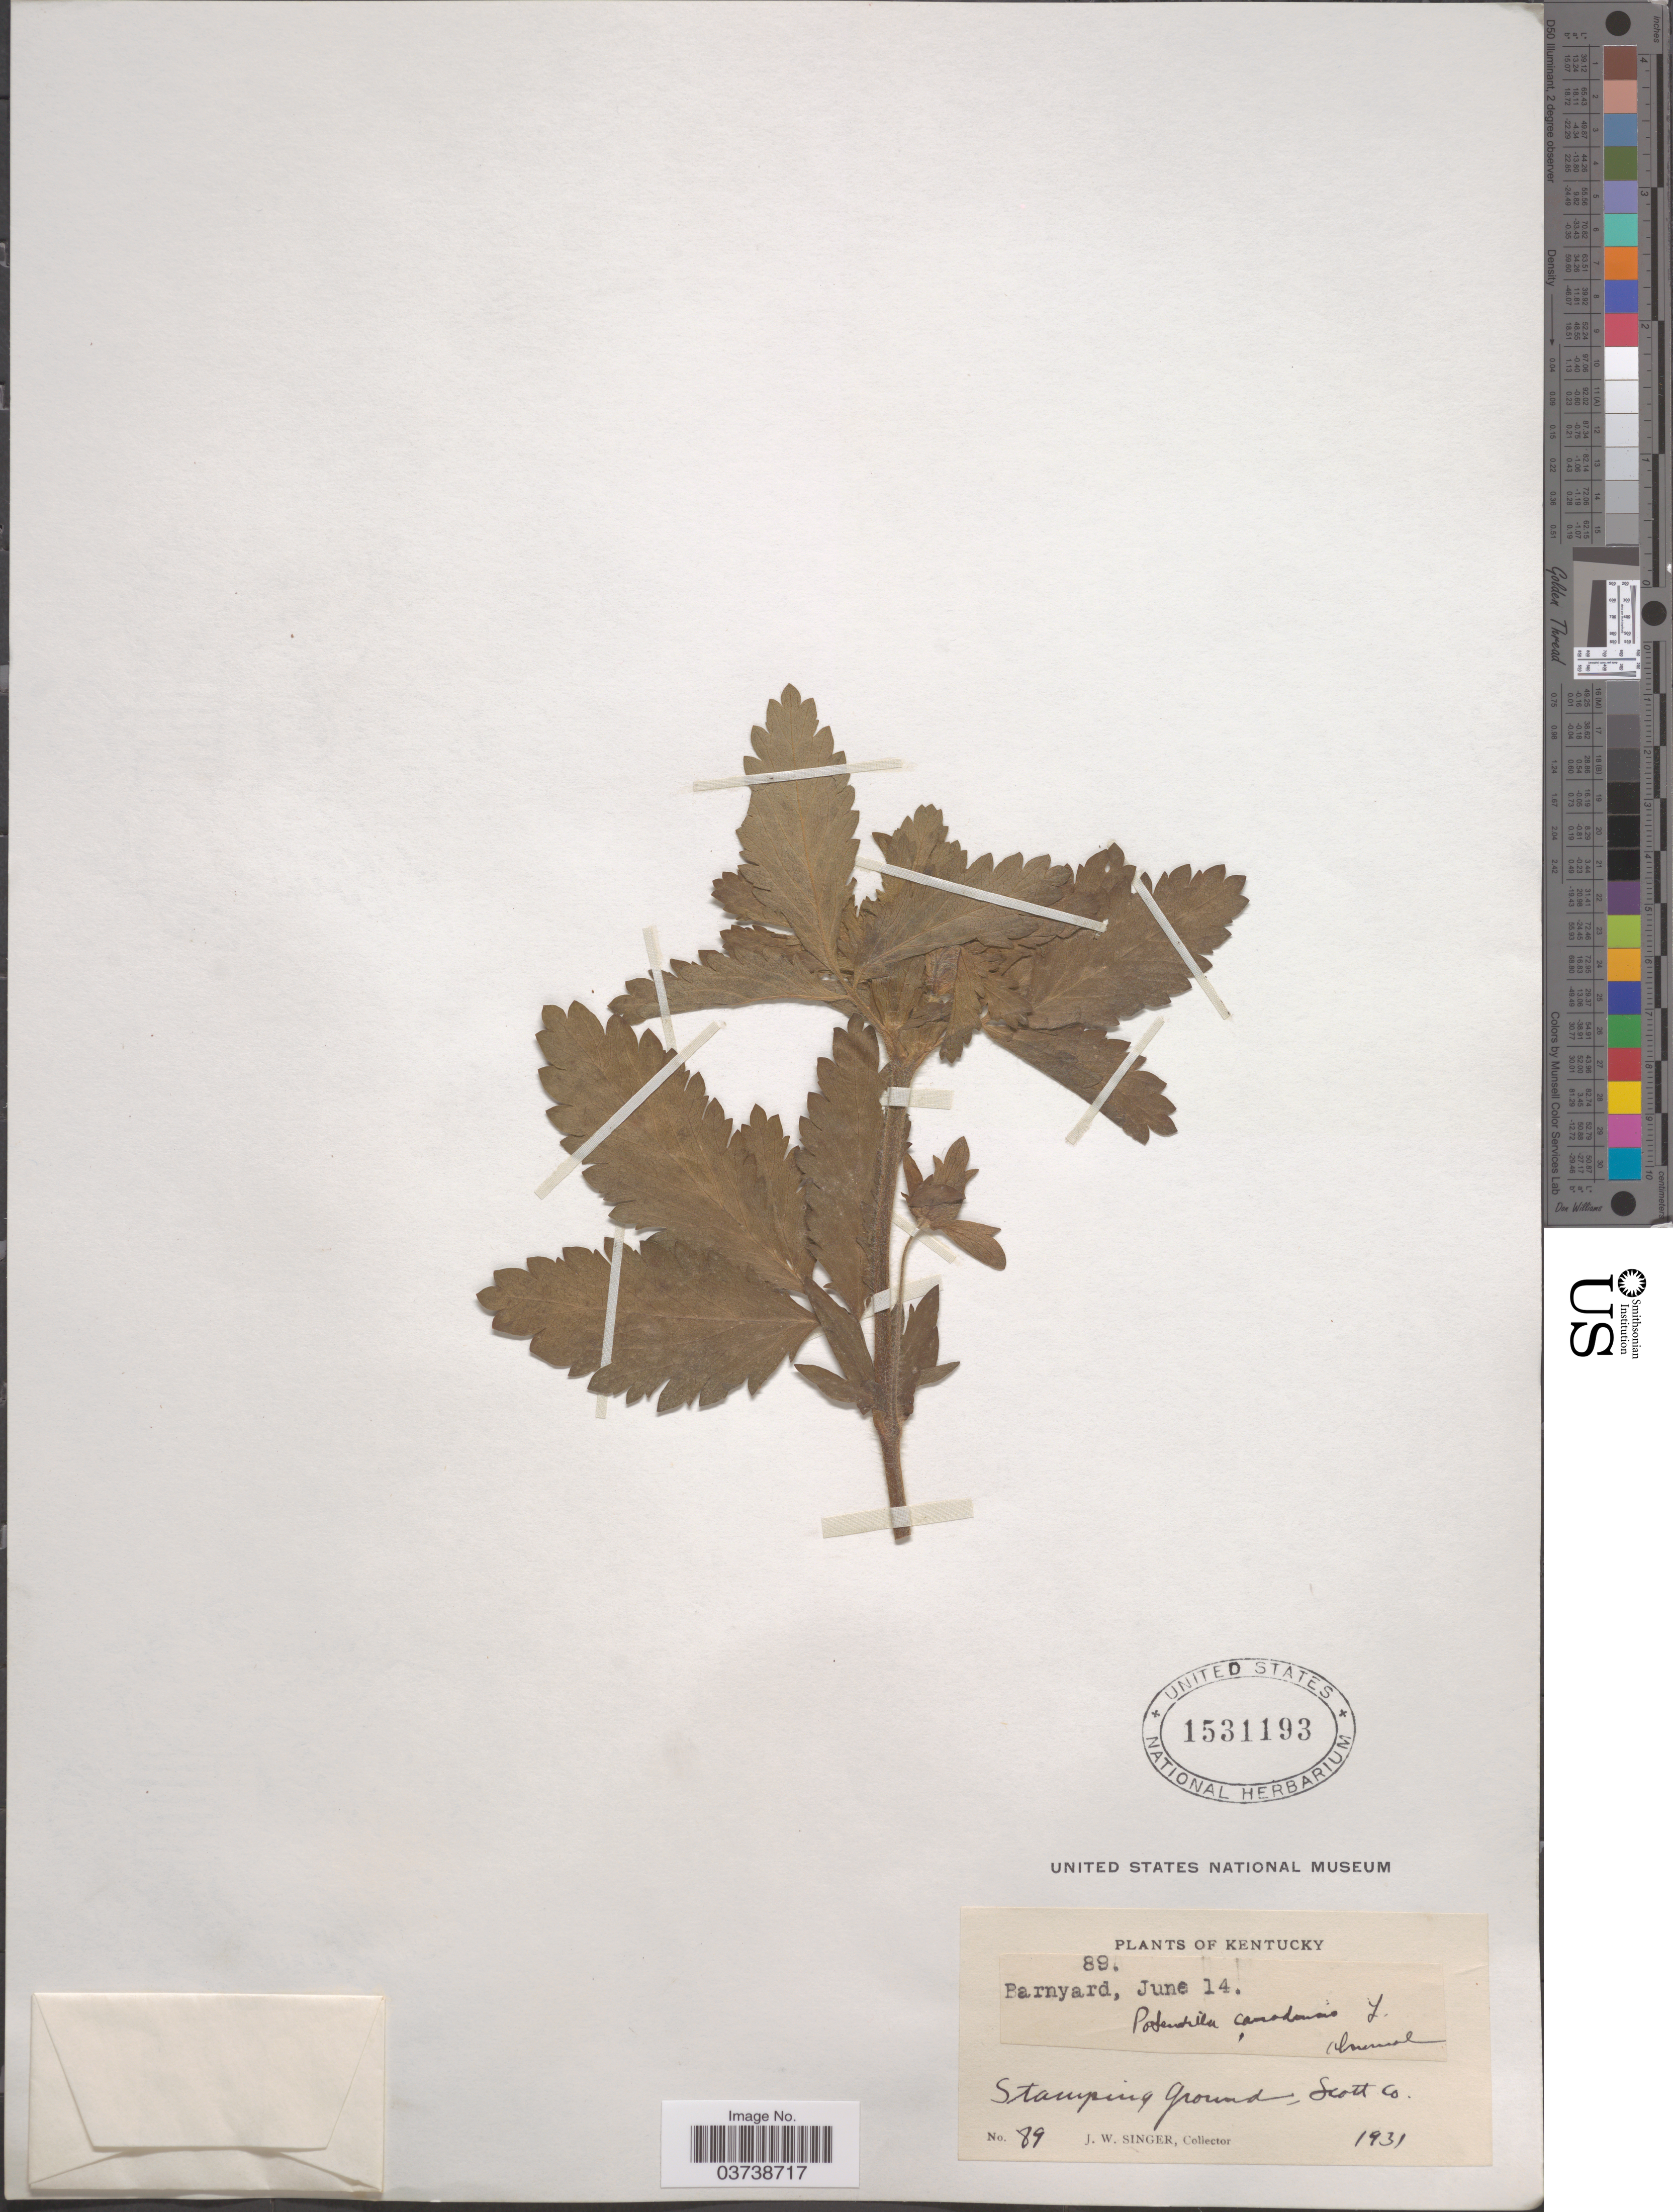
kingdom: Plantae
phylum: Tracheophyta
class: Magnoliopsida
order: Rosales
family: Rosaceae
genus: Potentilla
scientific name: Potentilla canadensis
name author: L.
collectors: J. EW. Singer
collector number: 89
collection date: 1931-06-14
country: United States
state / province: Kentucky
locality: Barnyard. Stamping Ground, Scott Co.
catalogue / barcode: US 1531193